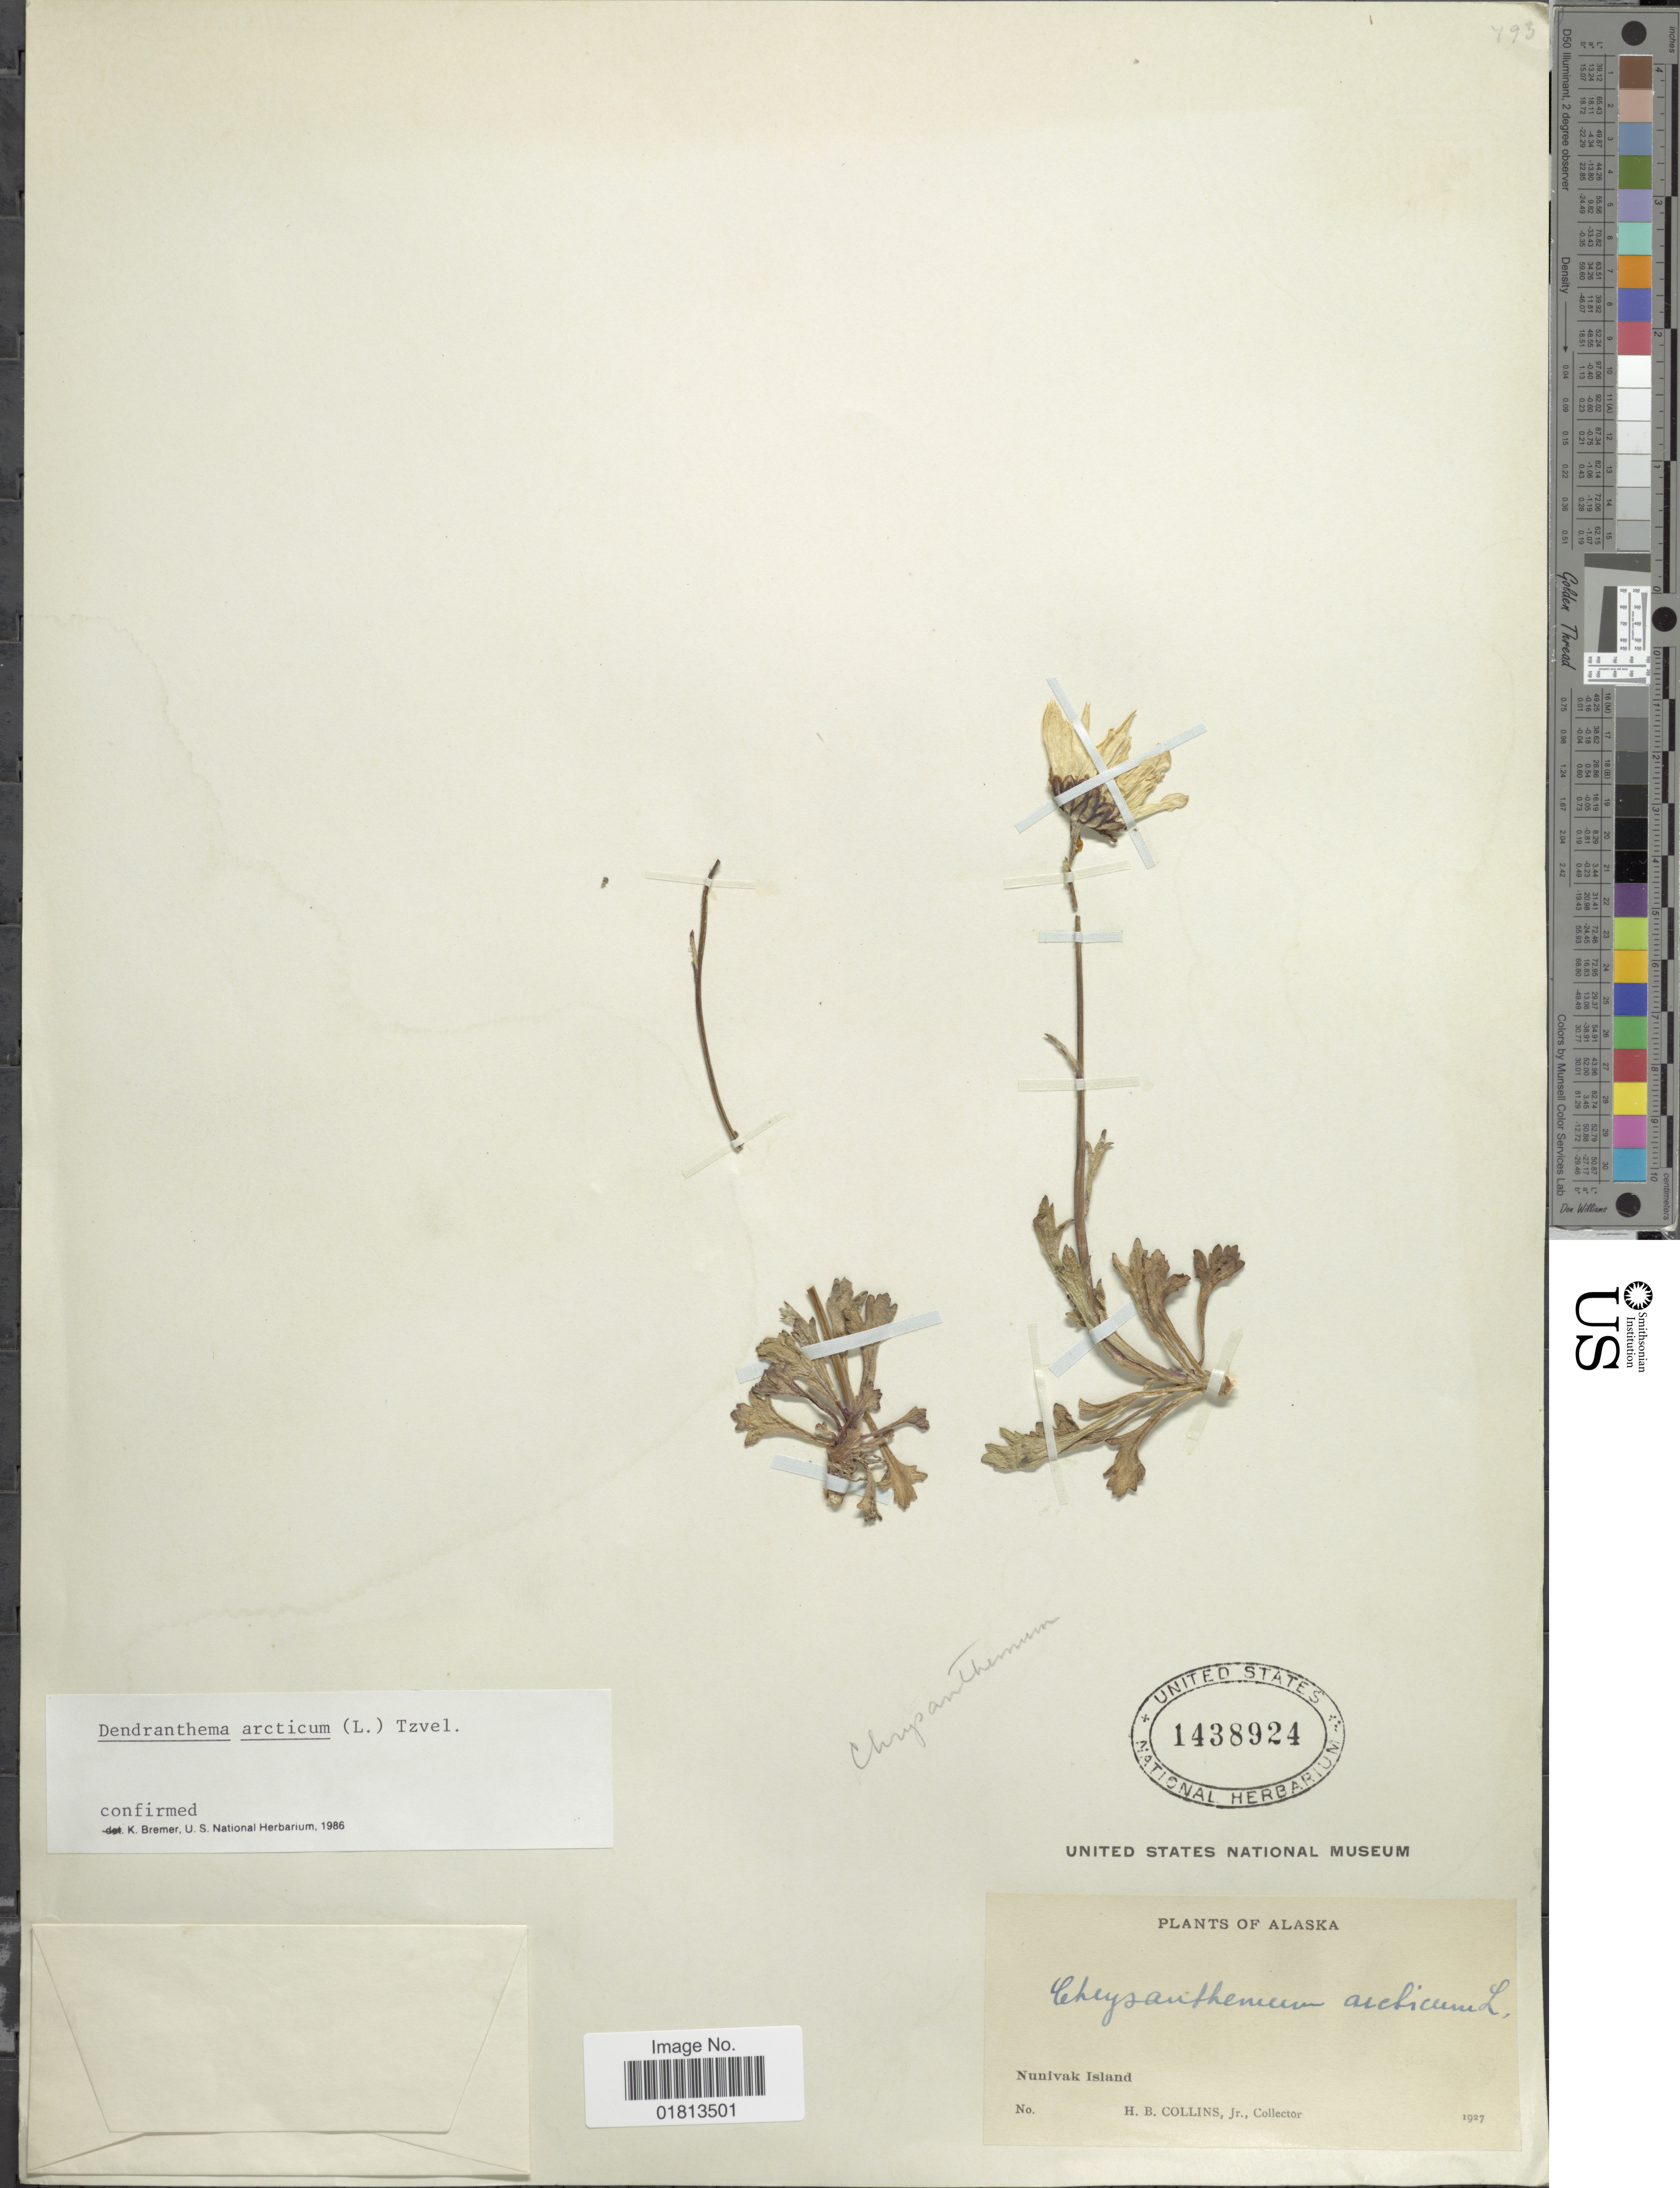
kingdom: Plantae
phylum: Tracheophyta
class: Magnoliopsida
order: Asterales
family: Asteraceae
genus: Dendranthema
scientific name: Dendranthema arcticum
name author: (L.) Tzvelev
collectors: H. Collins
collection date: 1927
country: United States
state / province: Alaska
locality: Nunivak Island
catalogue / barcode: US 1438924